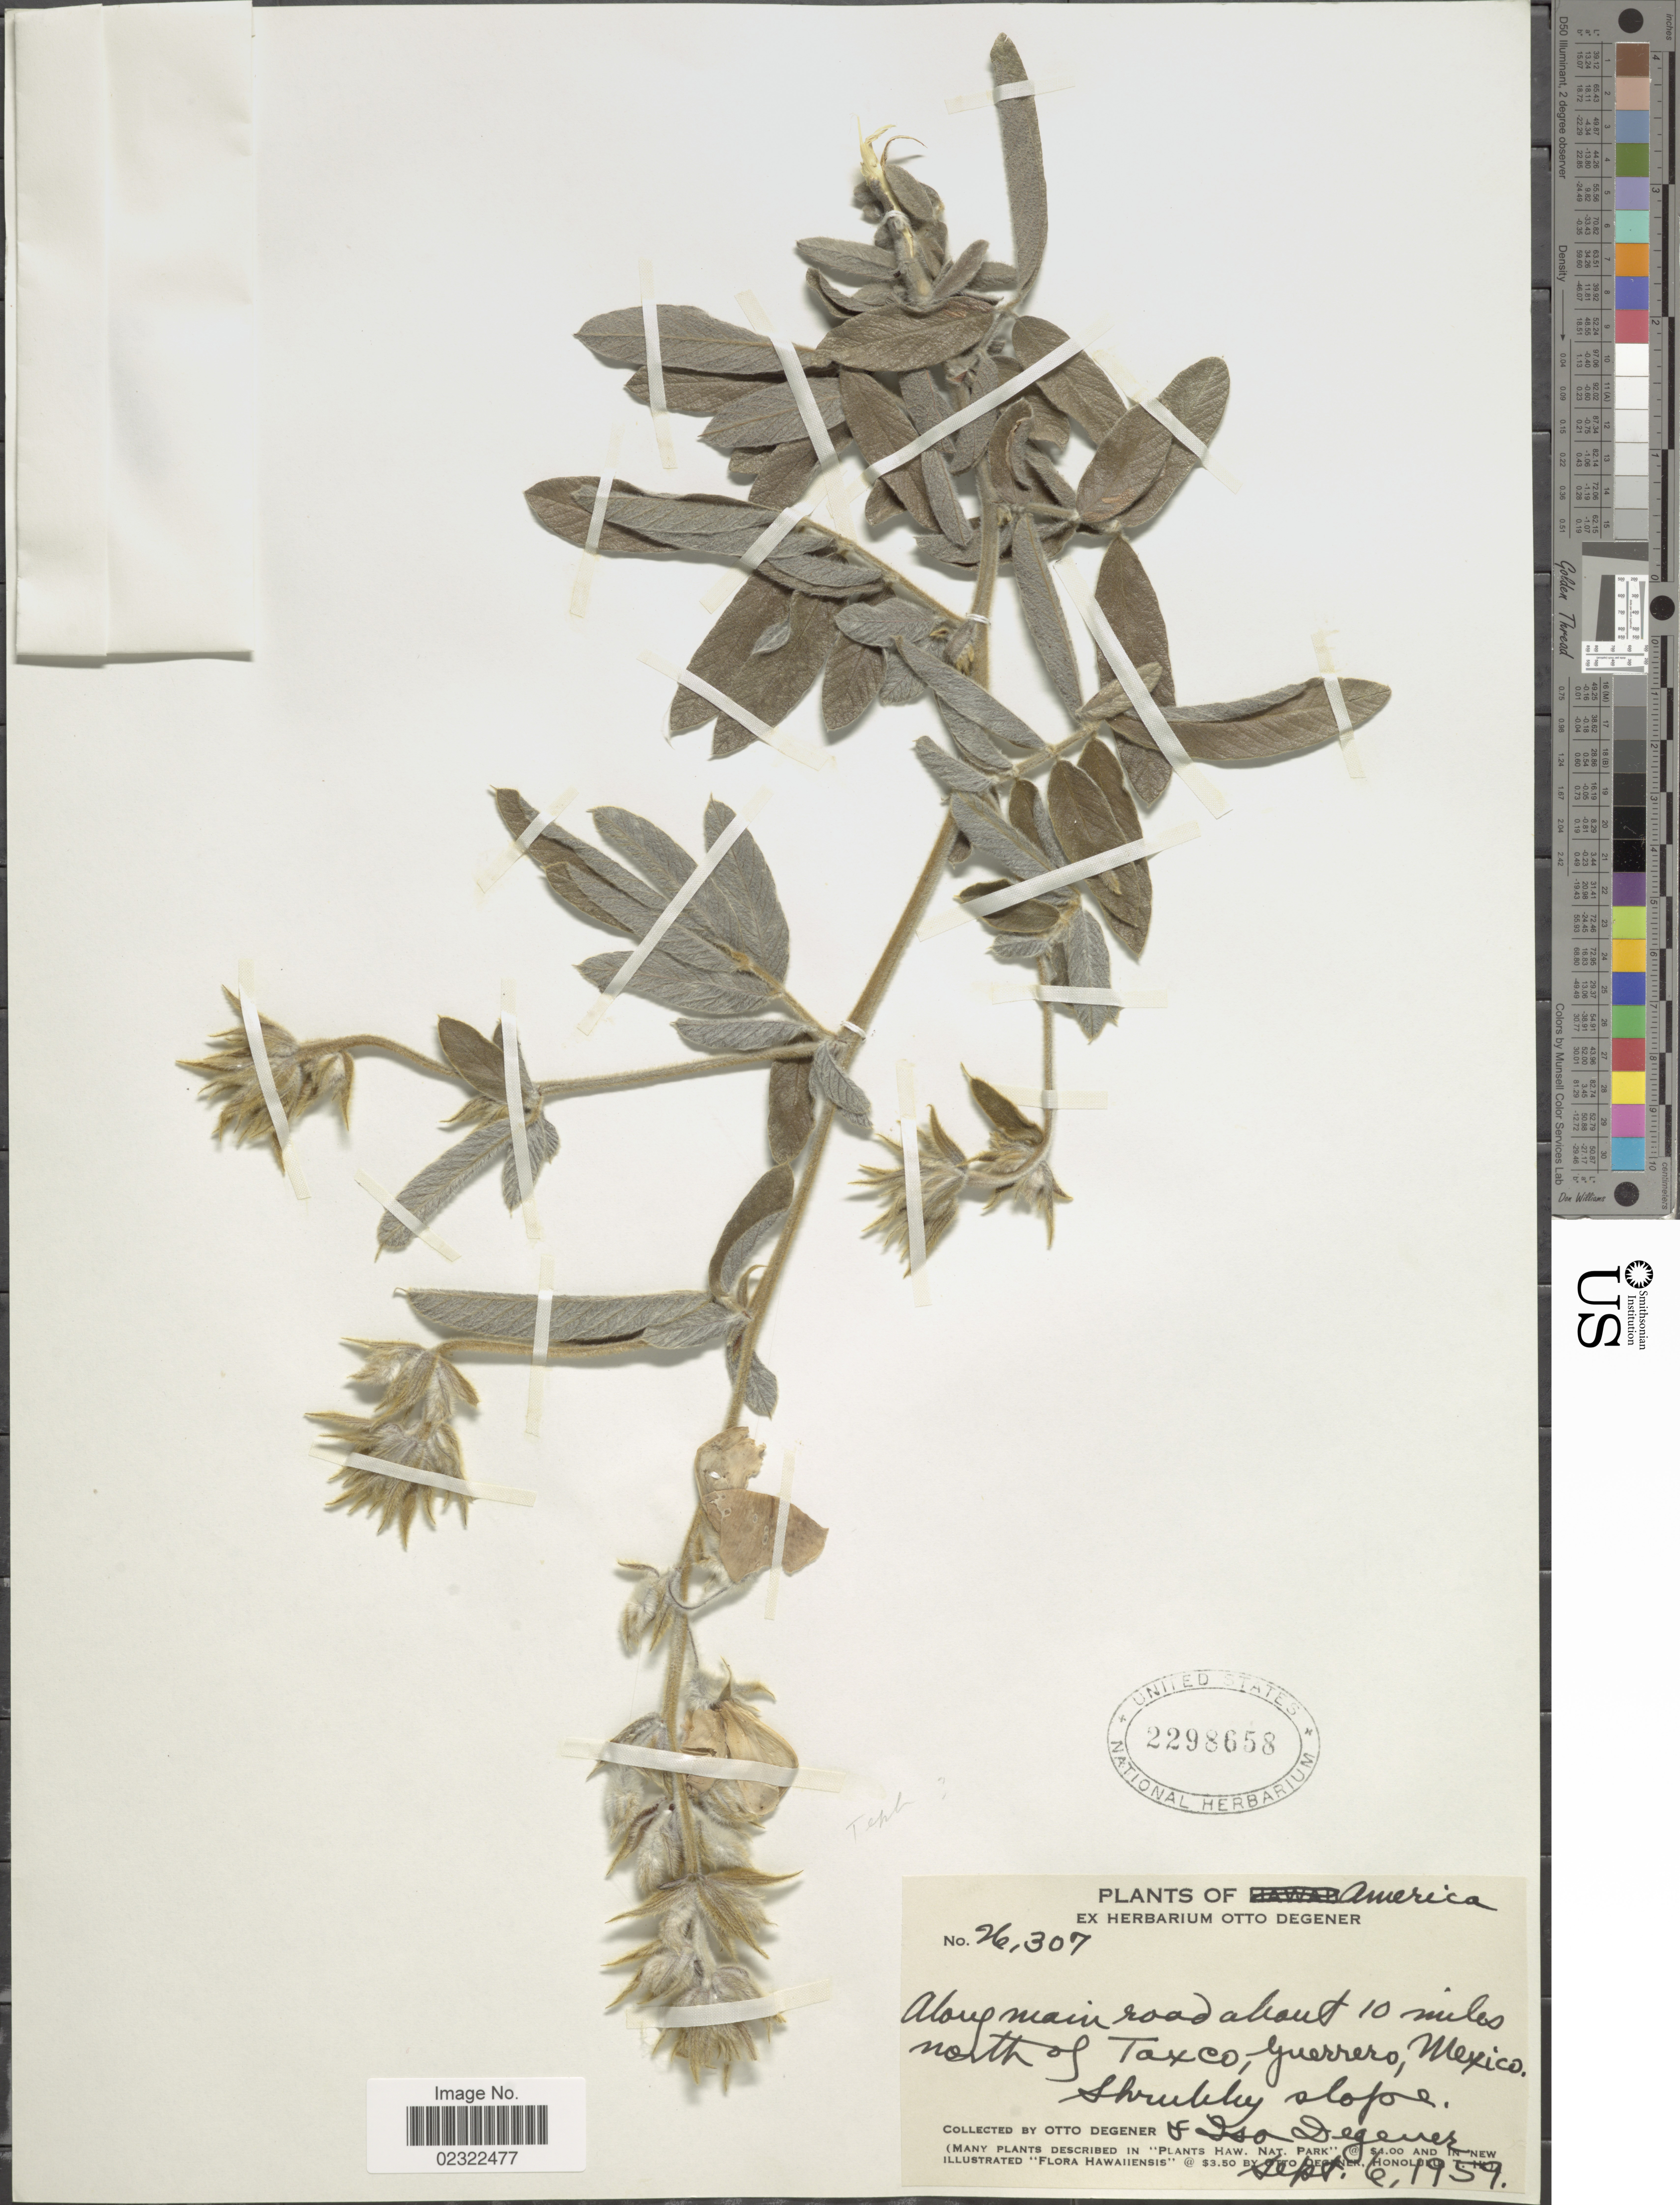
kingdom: Plantae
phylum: Tracheophyta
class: Magnoliopsida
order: Fabales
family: Fabaceae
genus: Tephrosia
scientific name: Tephrosia pachypoda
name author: L. Riley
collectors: O. Degener & I. Degener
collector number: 26307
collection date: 1959-09-06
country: Mexico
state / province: Guerrero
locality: Along main road about 10 miles north of Taxco, Gurerro, Mexico.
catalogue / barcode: US 2298658